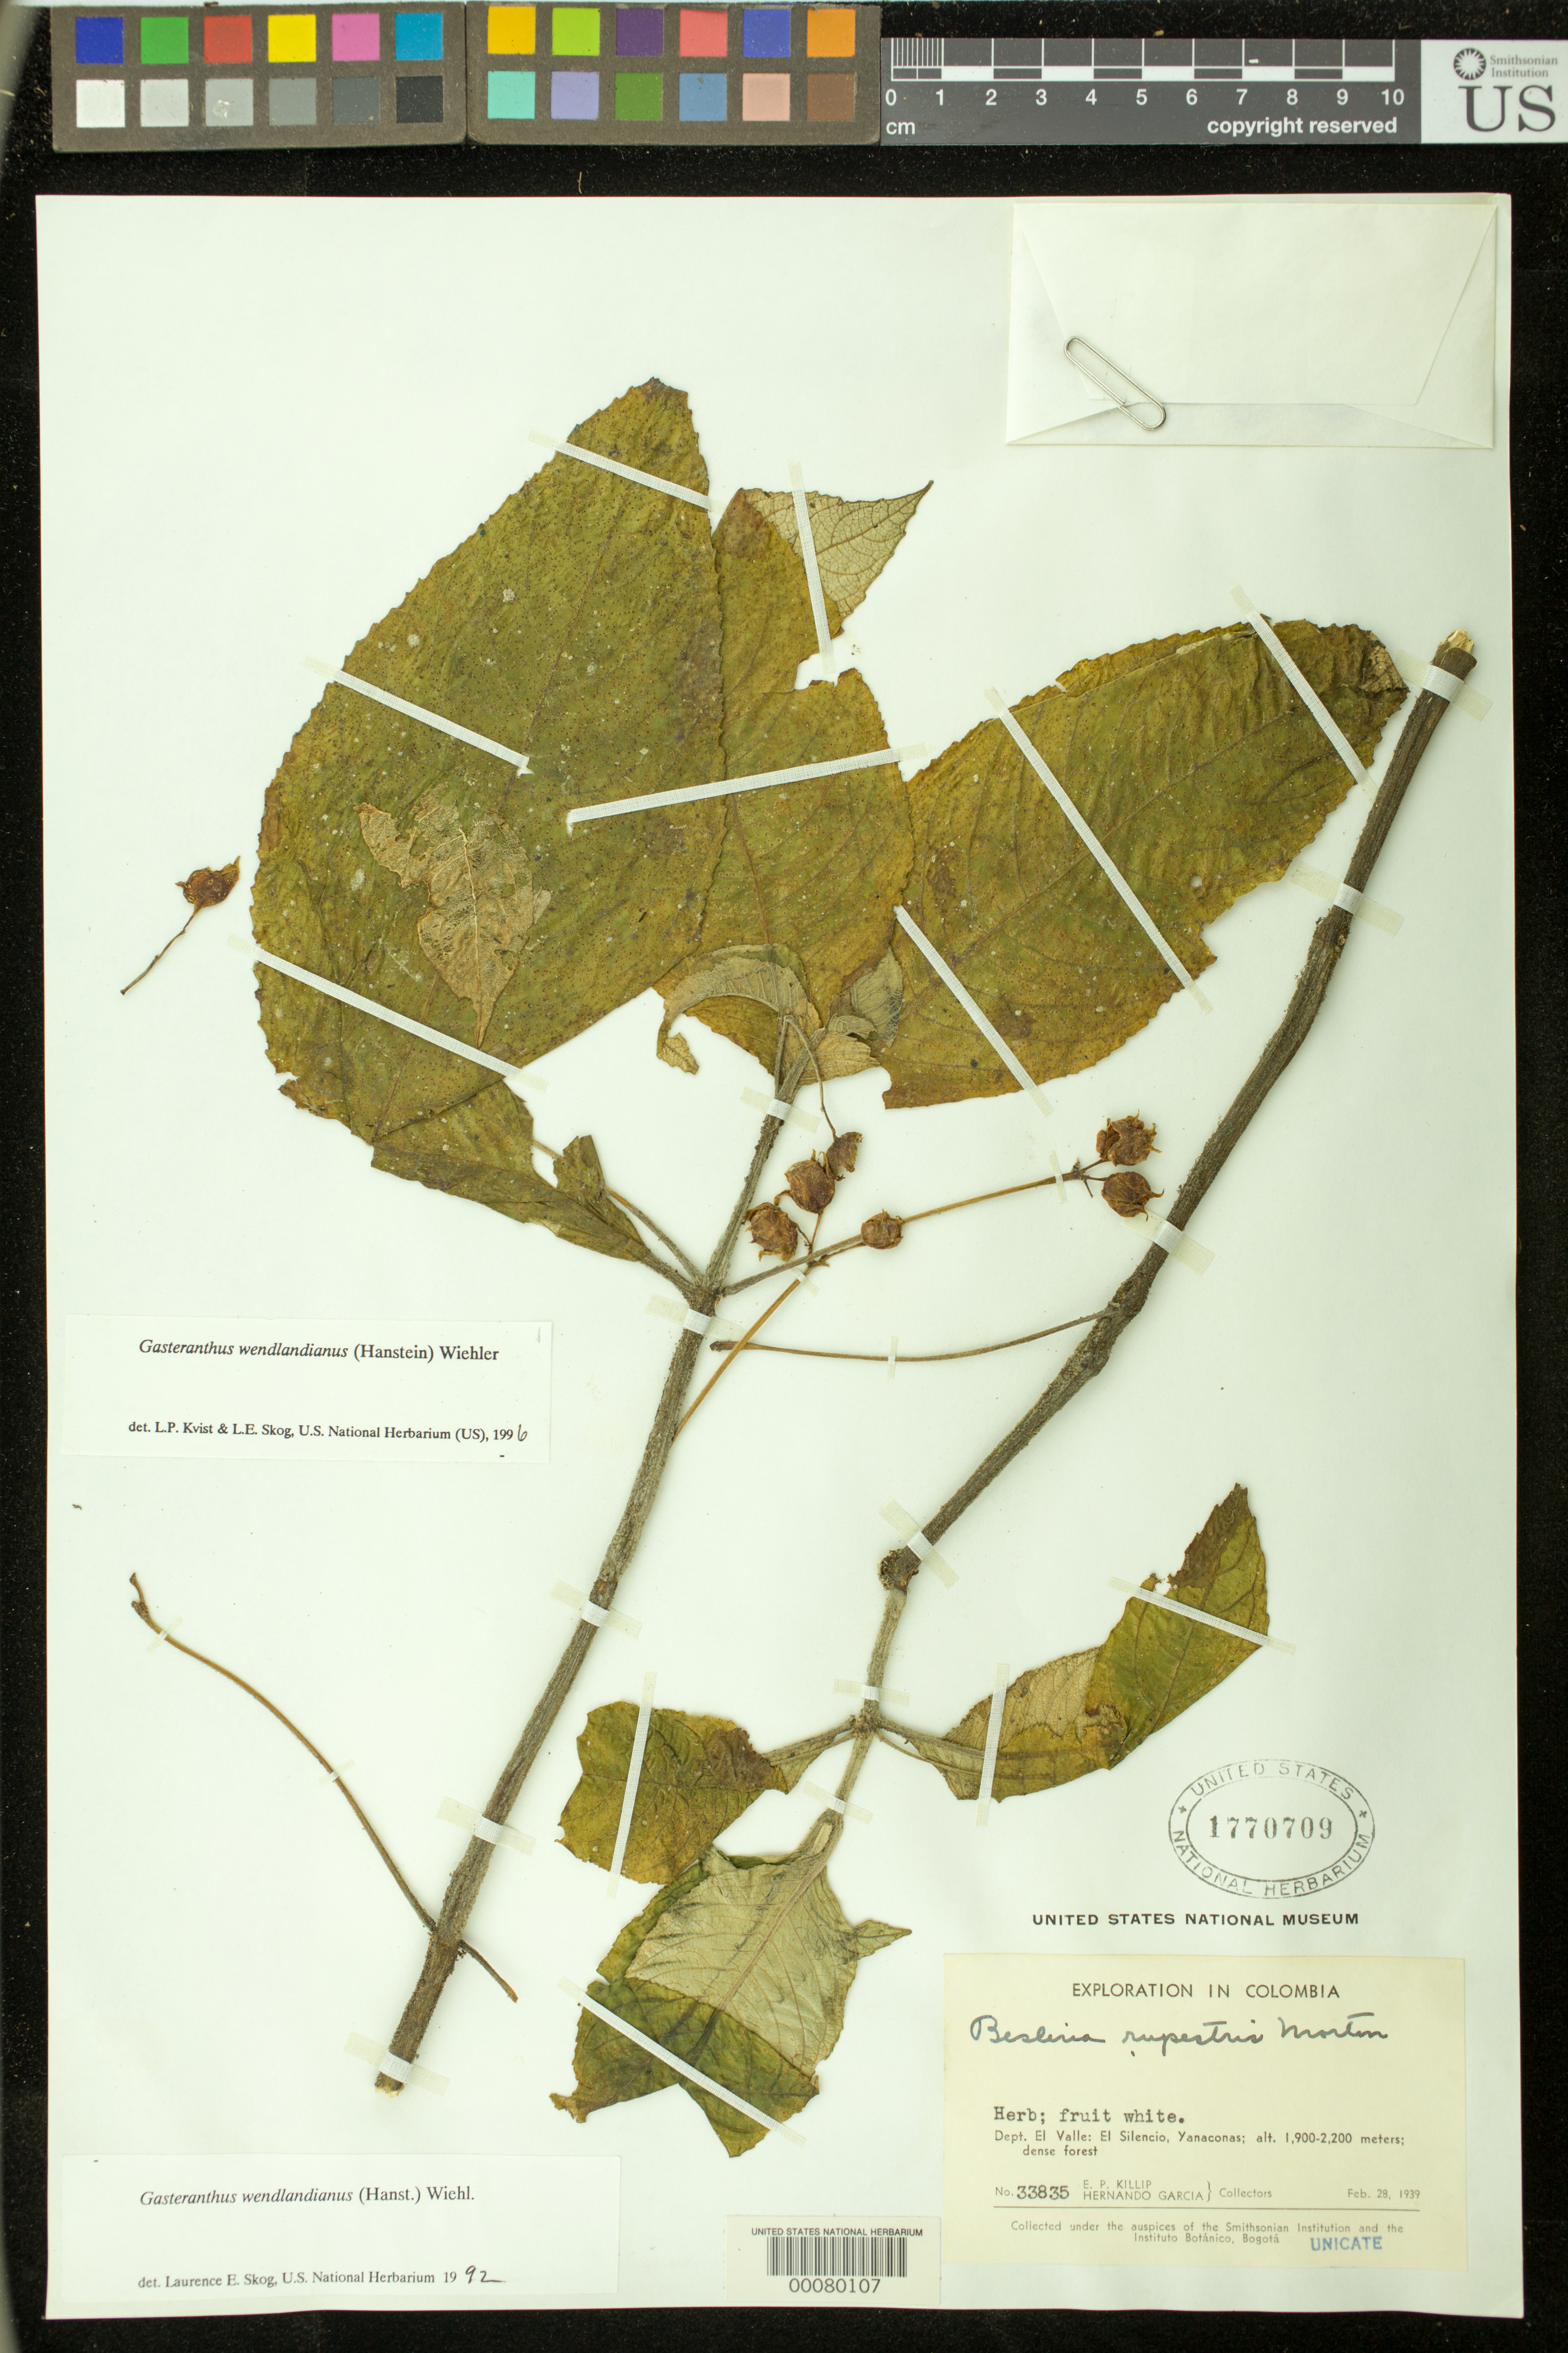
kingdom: Plantae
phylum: Tracheophyta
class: Magnoliopsida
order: Lamiales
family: Gesneriaceae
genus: Gasteranthus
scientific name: Gasteranthus wendlandianus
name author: (Hanst.) Wiehler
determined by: Skog, Laurence E.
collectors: E. P. Killip & H. Garcia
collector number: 33835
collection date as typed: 28 Feb 1939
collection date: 1939-02-28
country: Colombia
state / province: Valle del Cauca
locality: El Silencio, Yanaconas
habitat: Dense forest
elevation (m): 1900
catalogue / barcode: US 1770709